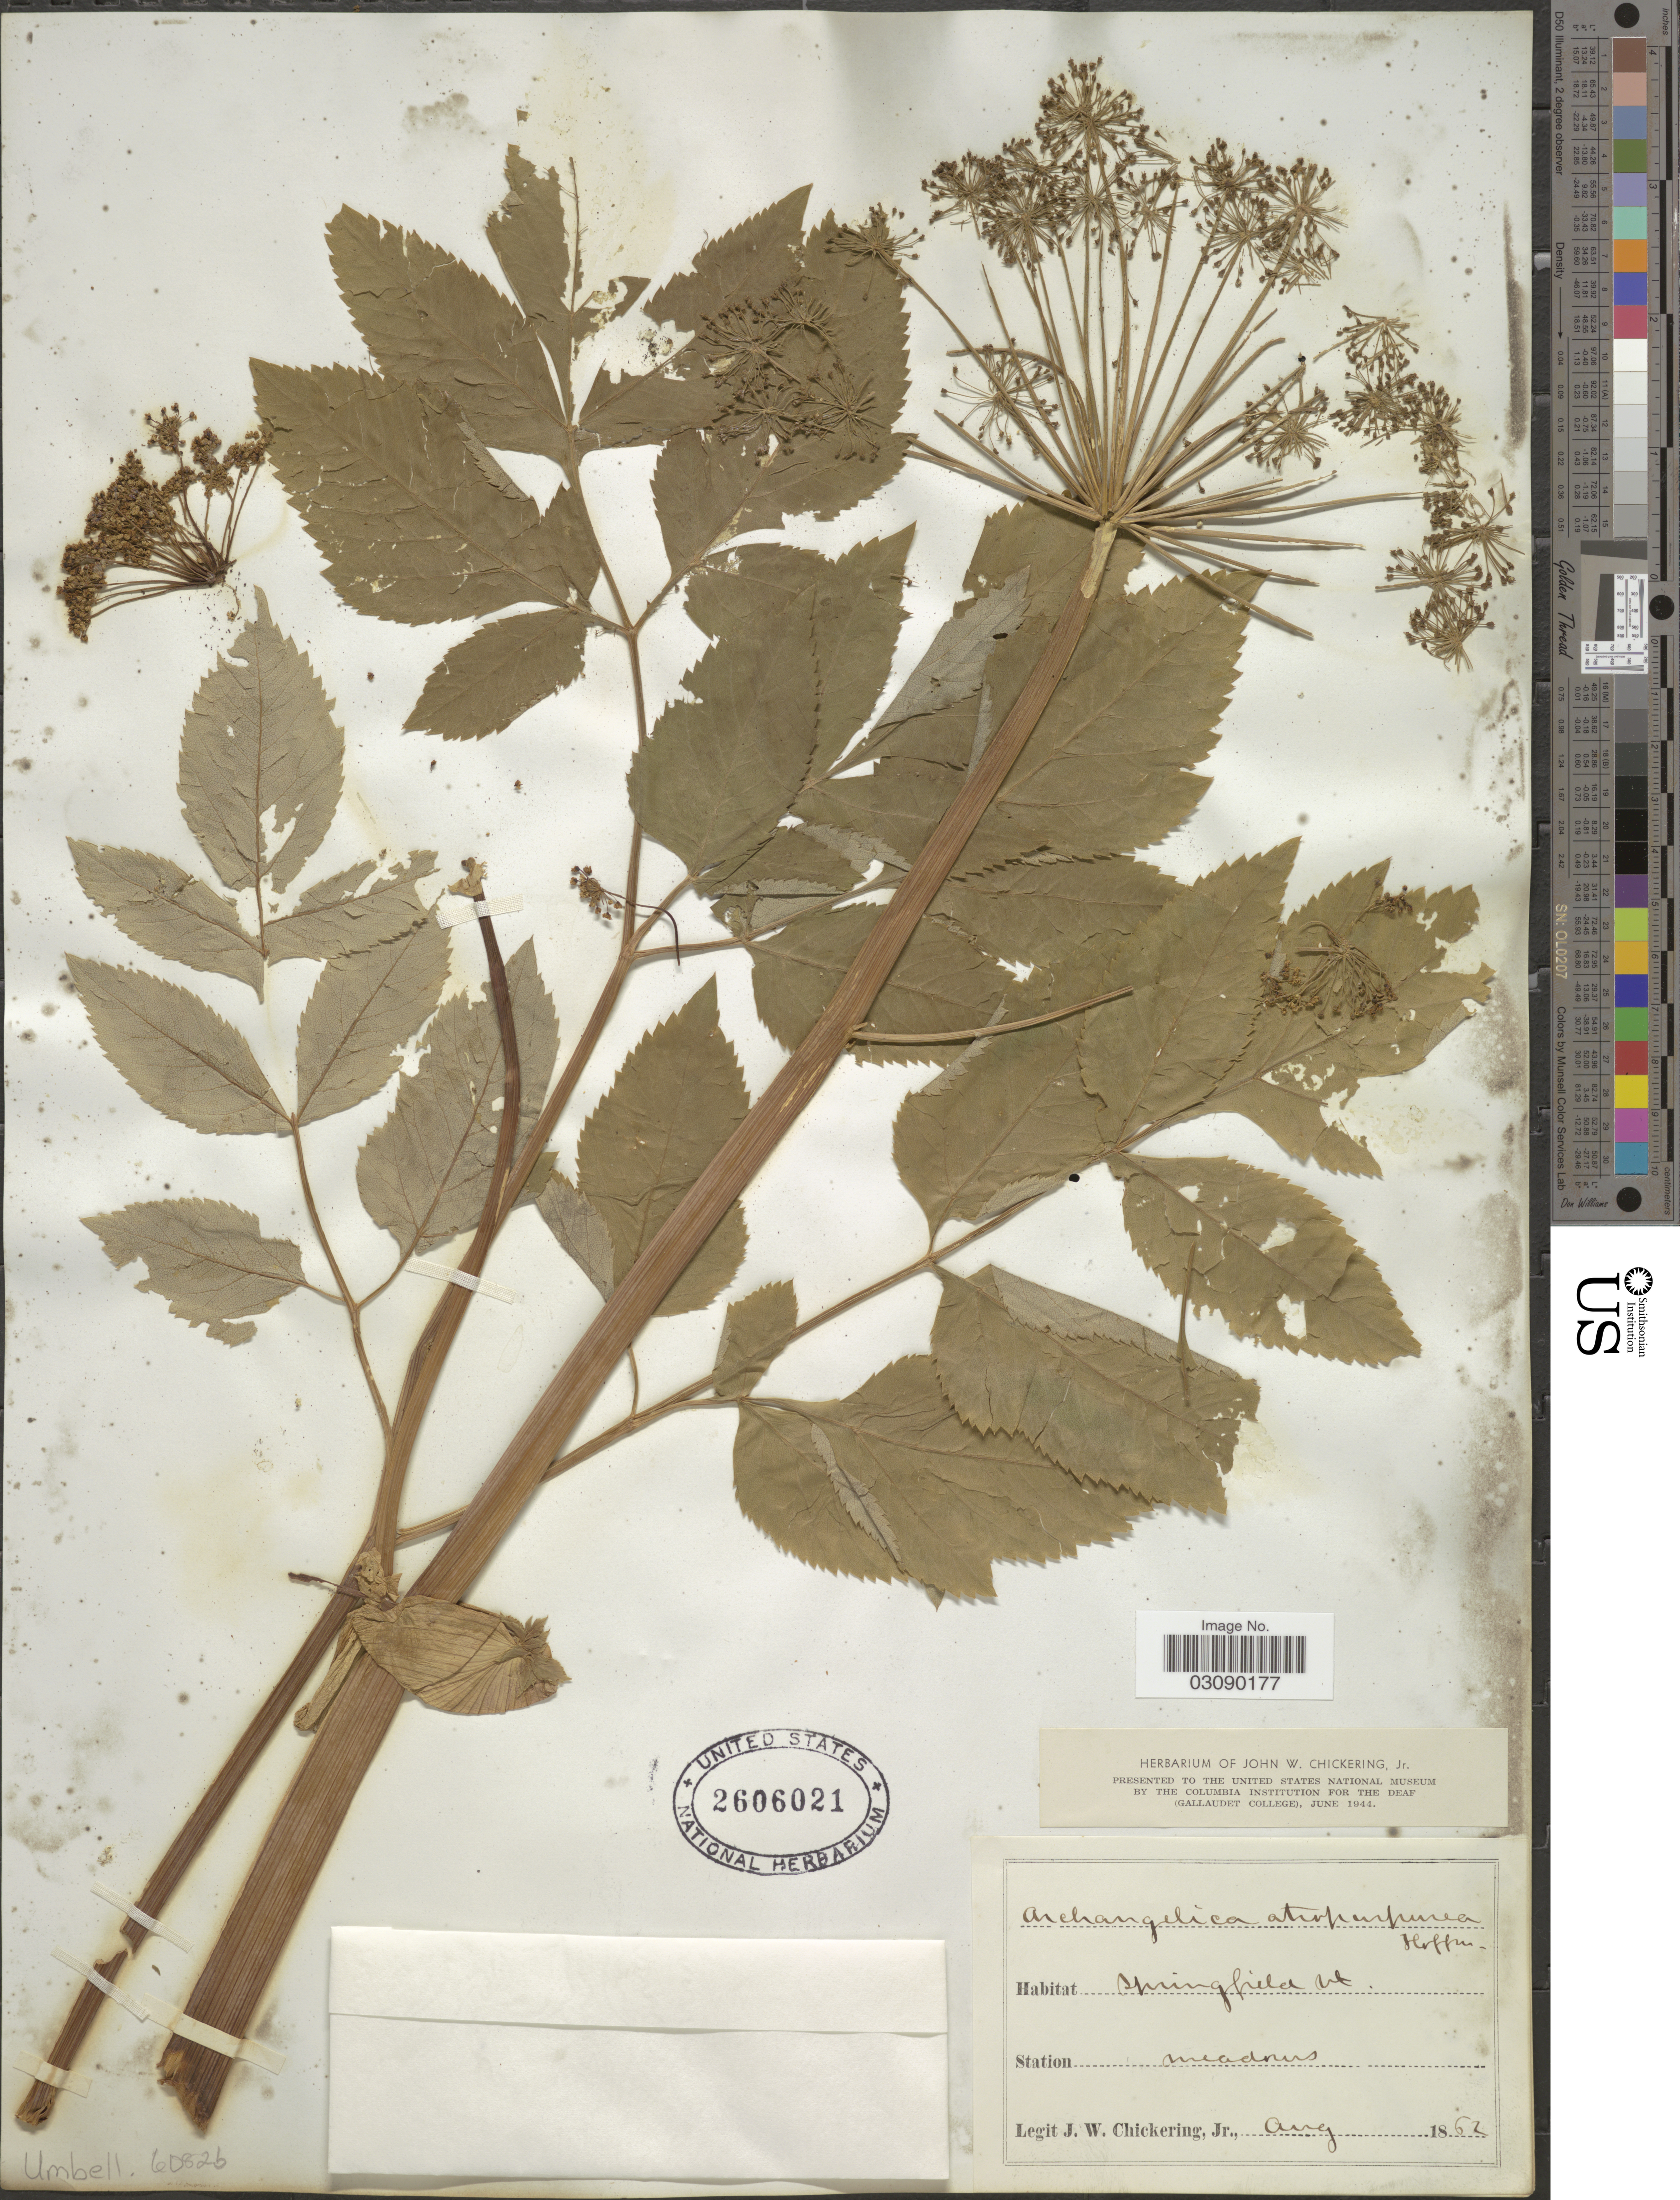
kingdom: Plantae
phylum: Tracheophyta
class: Magnoliopsida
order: Apiales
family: Apiaceae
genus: Angelica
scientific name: Angelica atropurpurea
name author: L.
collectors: J. Chickering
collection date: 1862-08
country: United States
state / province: Vermont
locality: Springfield.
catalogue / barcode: US 2606021